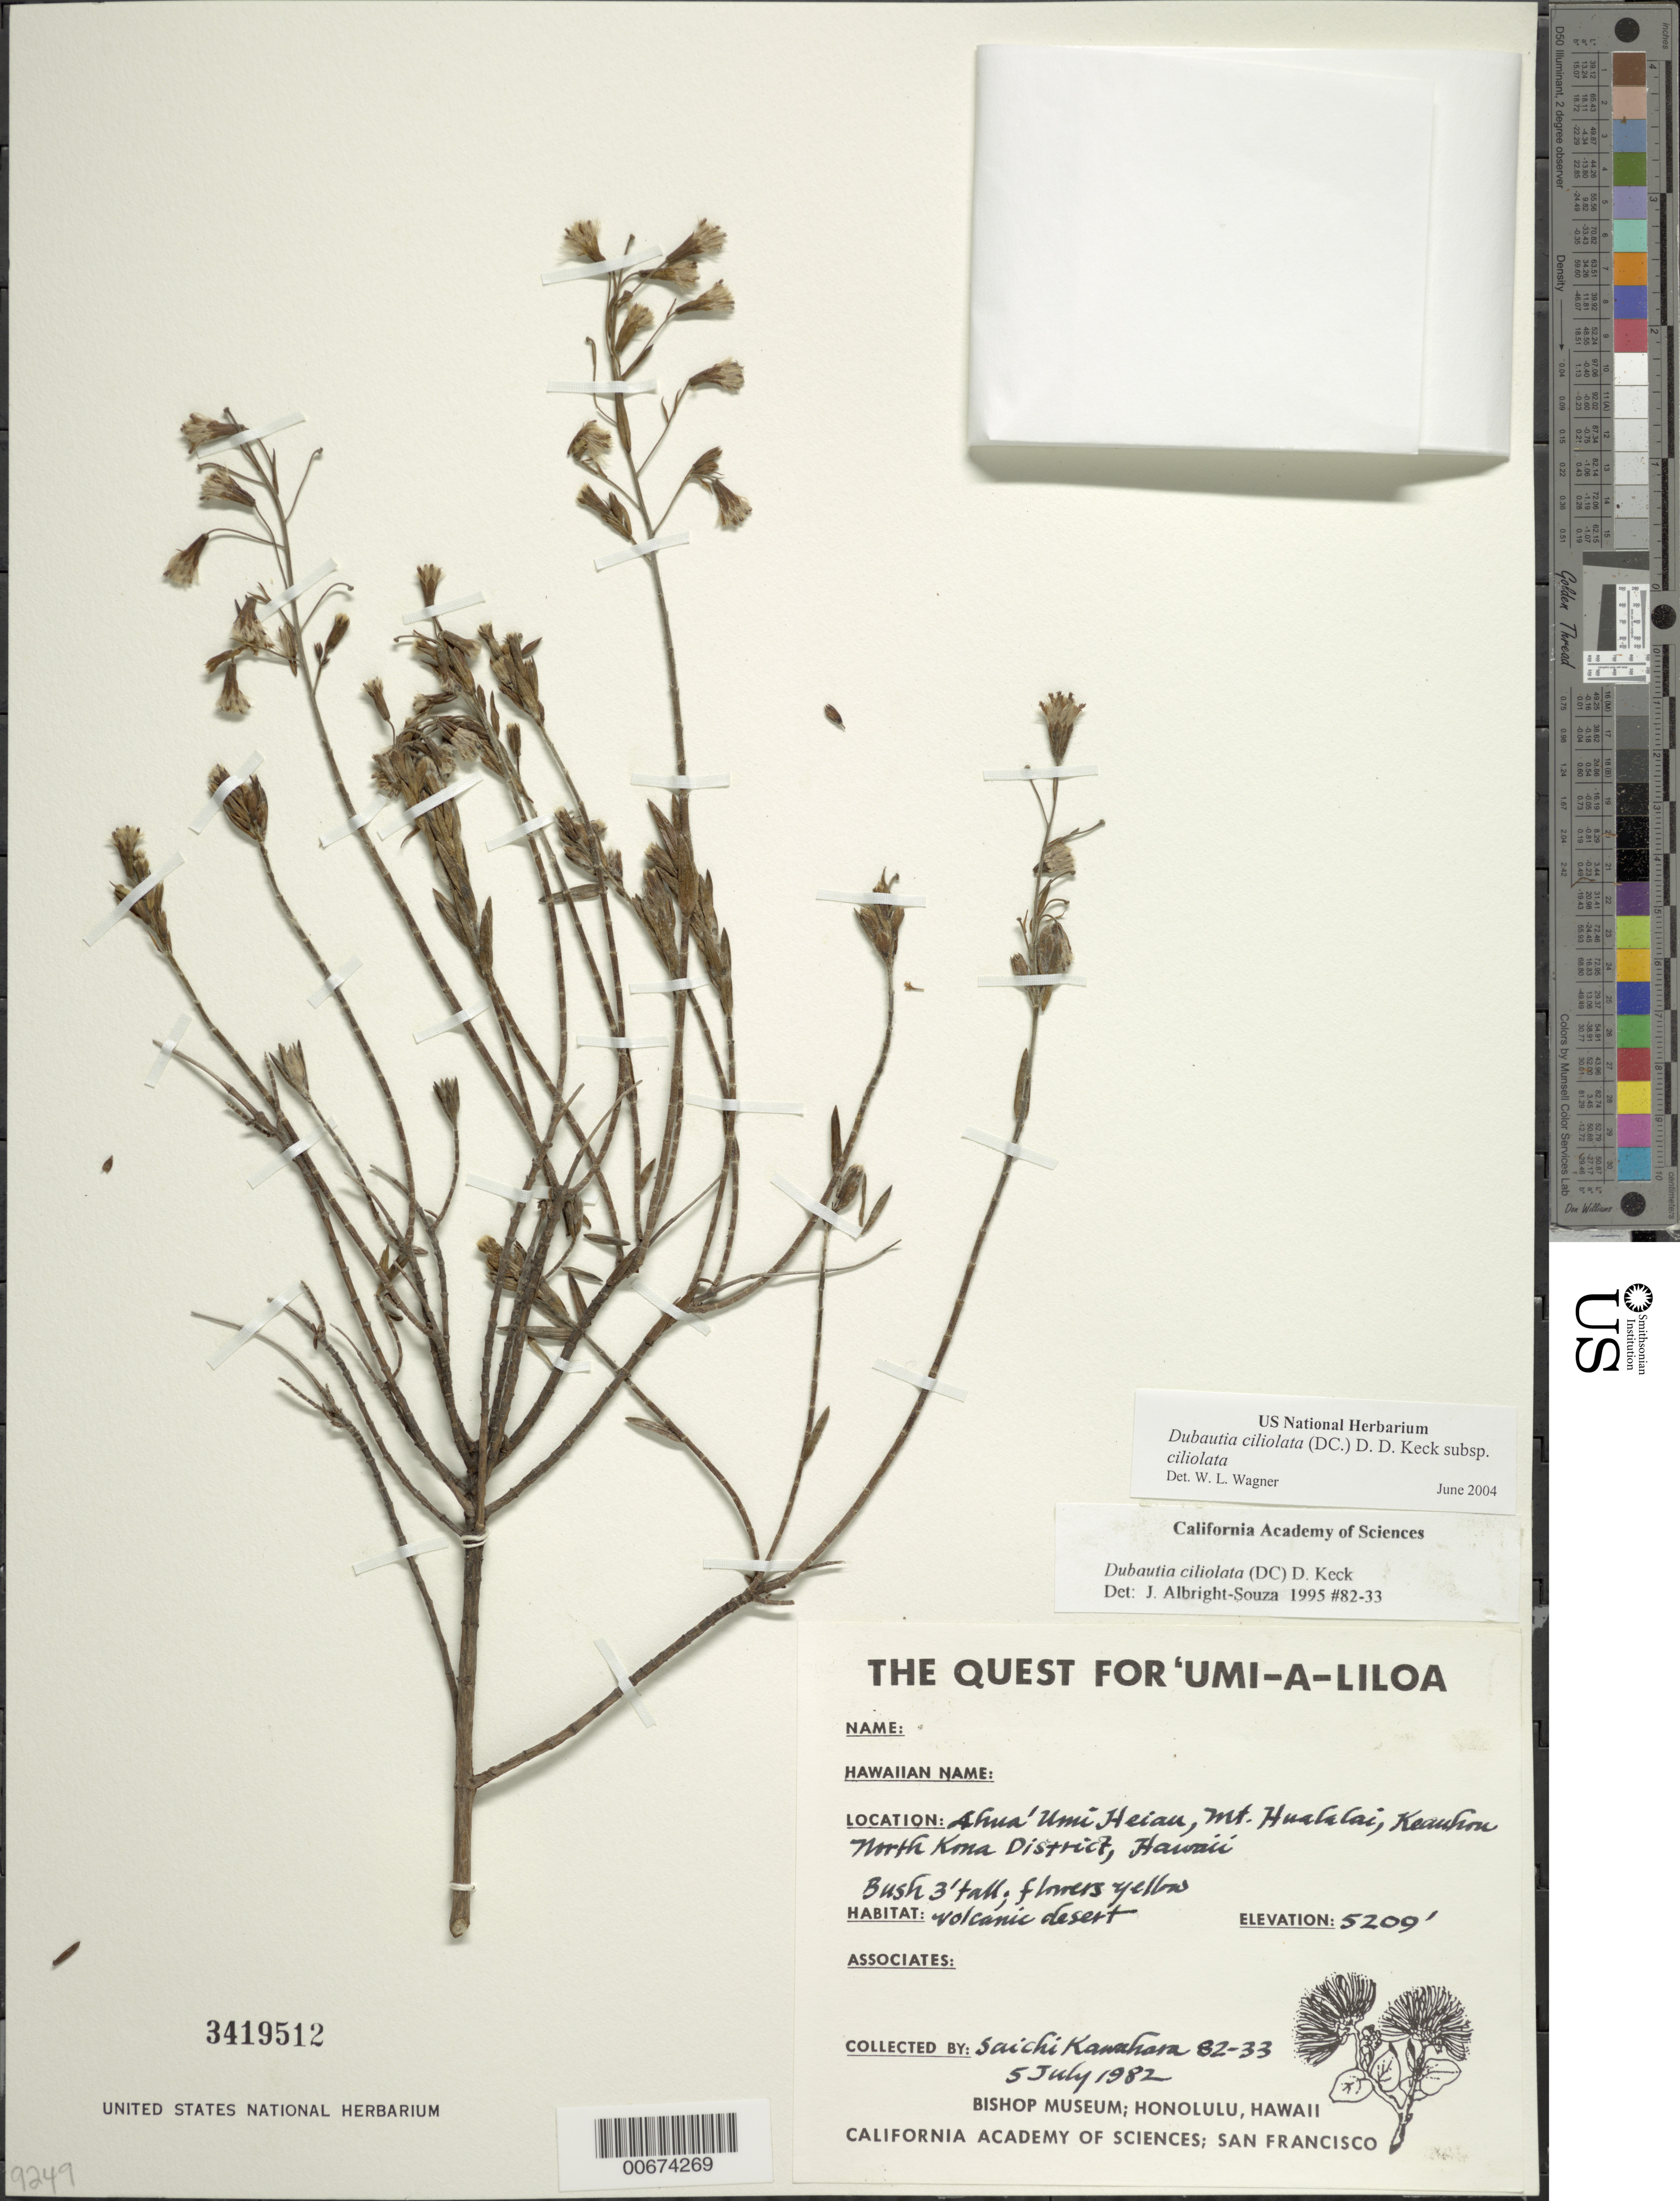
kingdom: Plantae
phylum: Tracheophyta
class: Magnoliopsida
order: Asterales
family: Asteraceae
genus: Dubautia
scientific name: Dubautia ciliolata subsp. glutinosa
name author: G.D. Carr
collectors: S. Kawahara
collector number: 82-33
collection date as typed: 5 Jul 1982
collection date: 1982-07-05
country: United States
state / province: Hawaii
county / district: Hawaii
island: Hawaii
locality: Ahua'Umi Heian, Mt. Hualalai, Keauhon, North Kona Distr.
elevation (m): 1587.7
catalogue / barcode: US 3419512